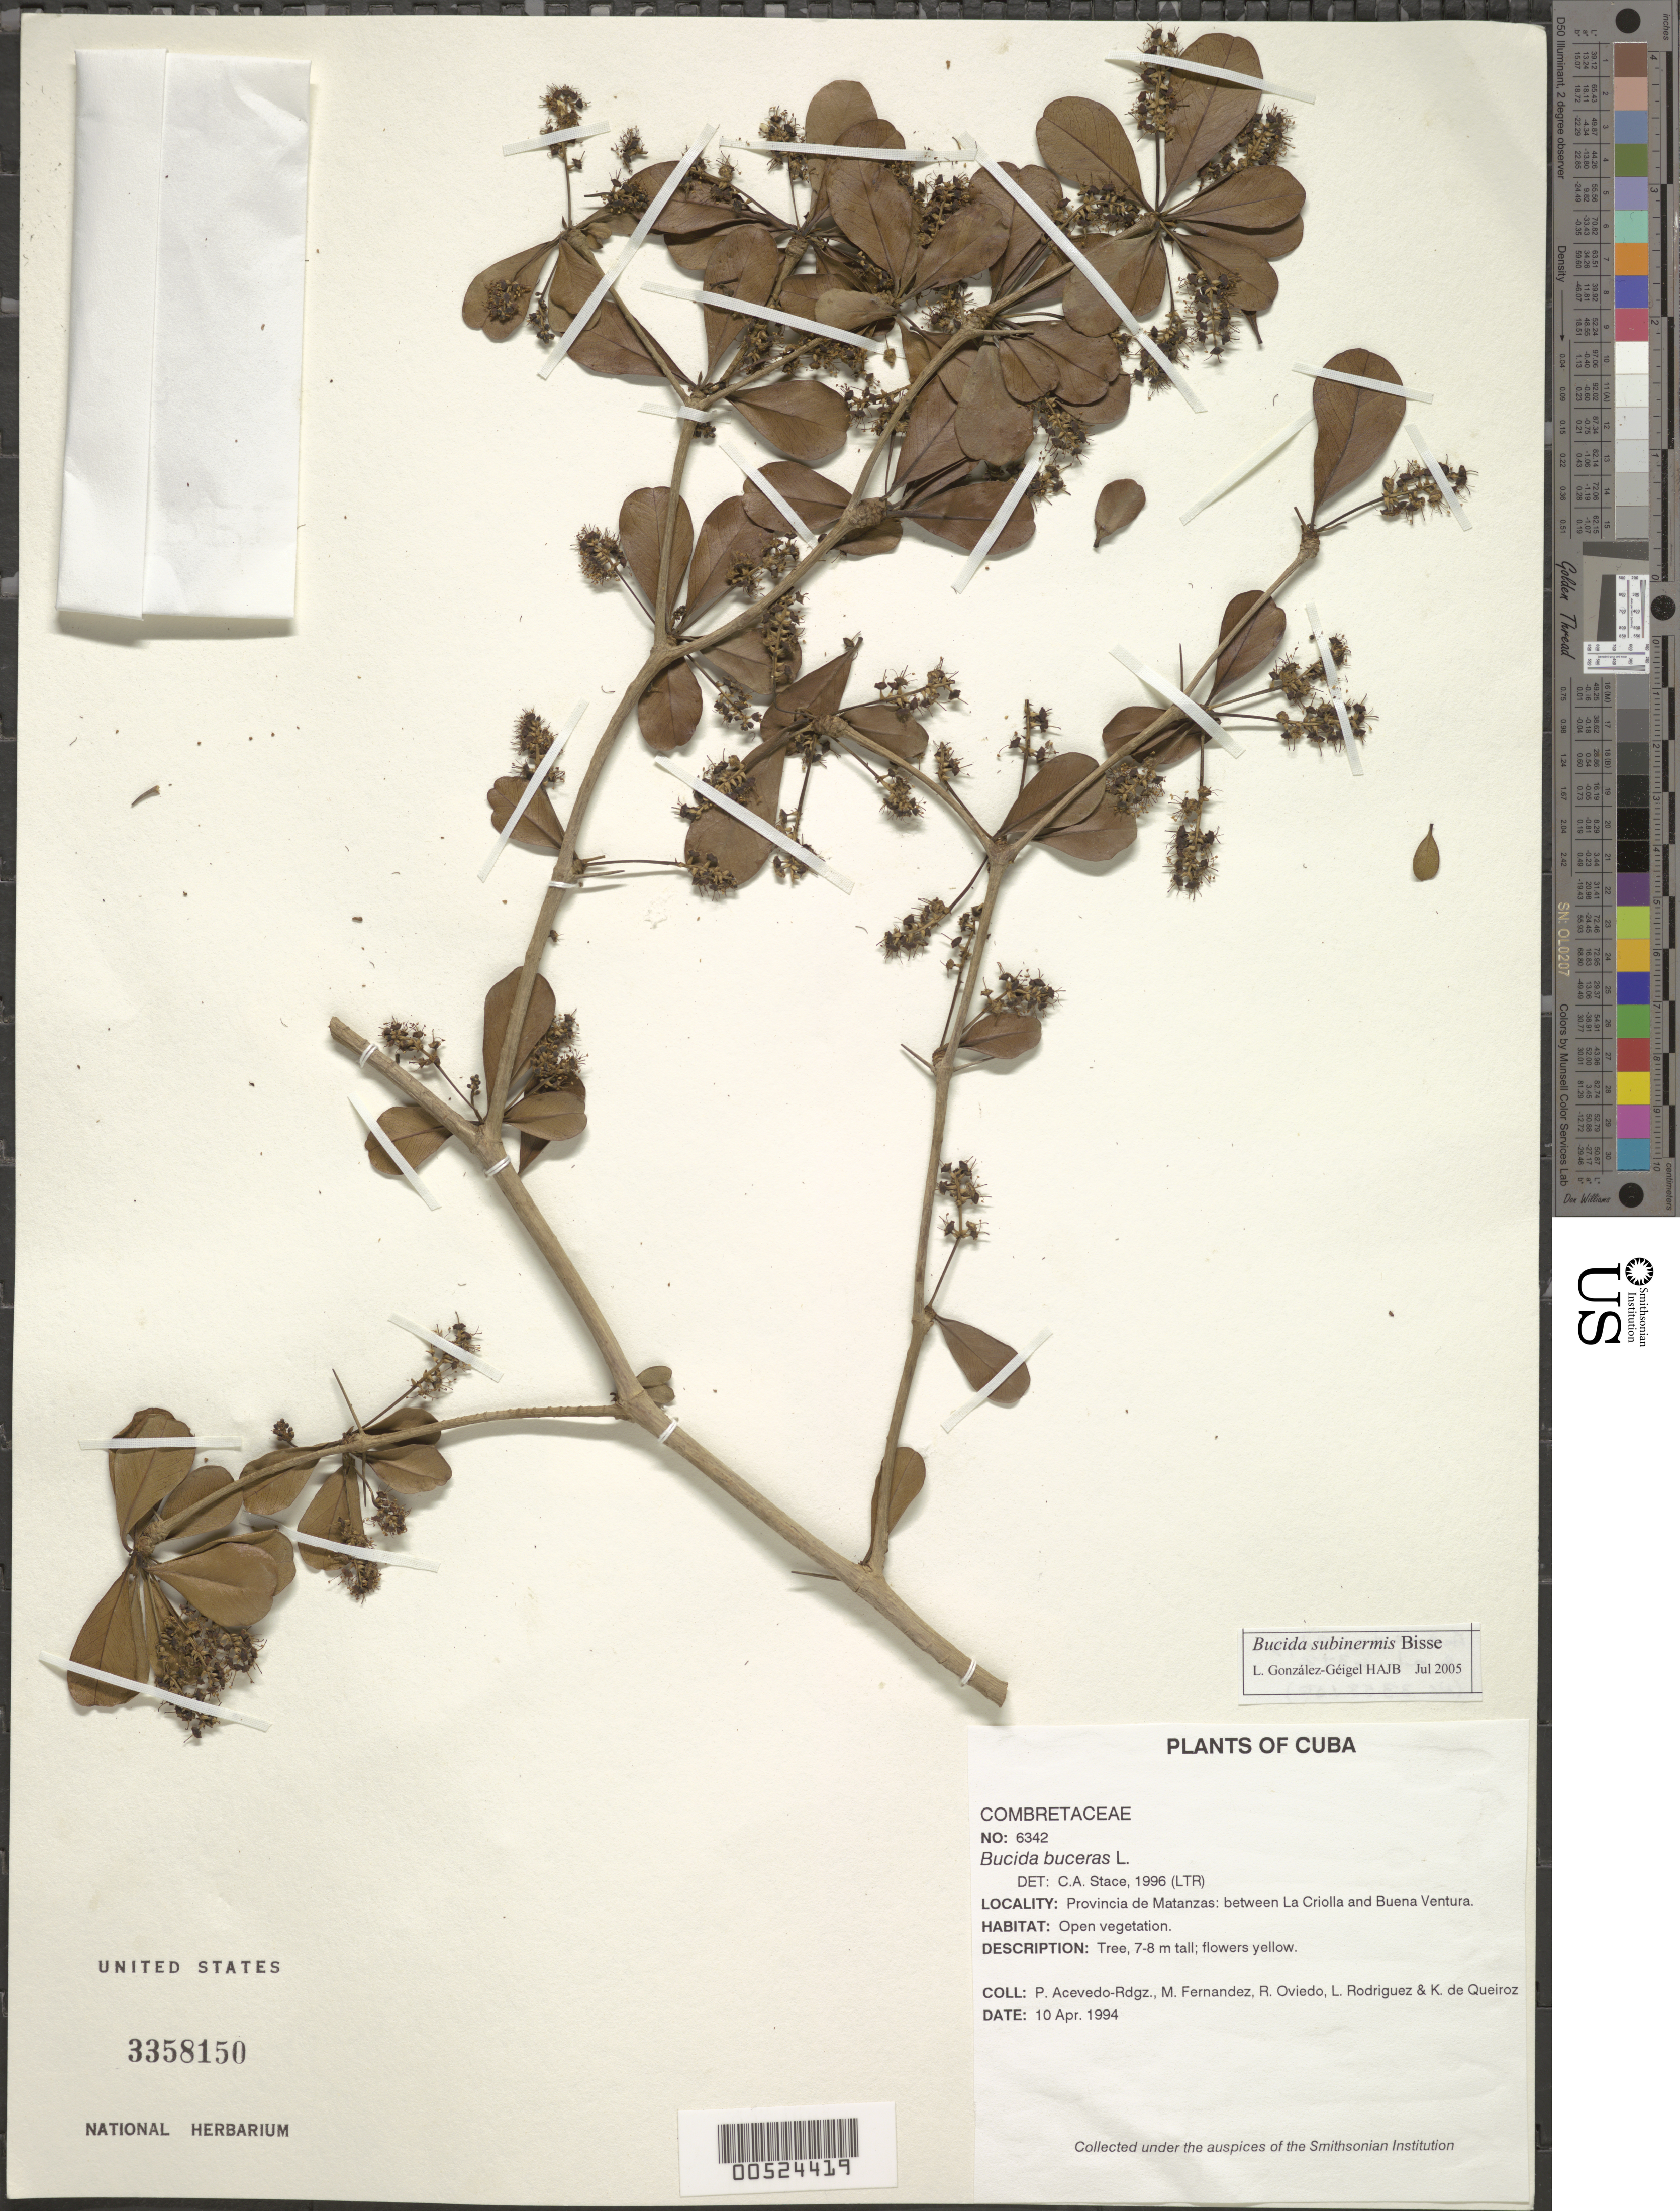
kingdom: Plantae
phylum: Tracheophyta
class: Magnoliopsida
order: Myrtales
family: Combretaceae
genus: Terminalia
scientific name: Terminalia buceras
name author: (L.) C. Wright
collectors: P. Acevedo-Rodr., M. Fernández, R. Oviedo, L. Rodriguez & K. De Queiroz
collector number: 6342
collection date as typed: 10 Apr 1994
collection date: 1994-04-10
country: Cuba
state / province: Matanzas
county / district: Municipio de Ciénaga de Zapata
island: Cuba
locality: Between La Criolla and Buena Ventura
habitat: Open vegetation.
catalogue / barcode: US 3358150